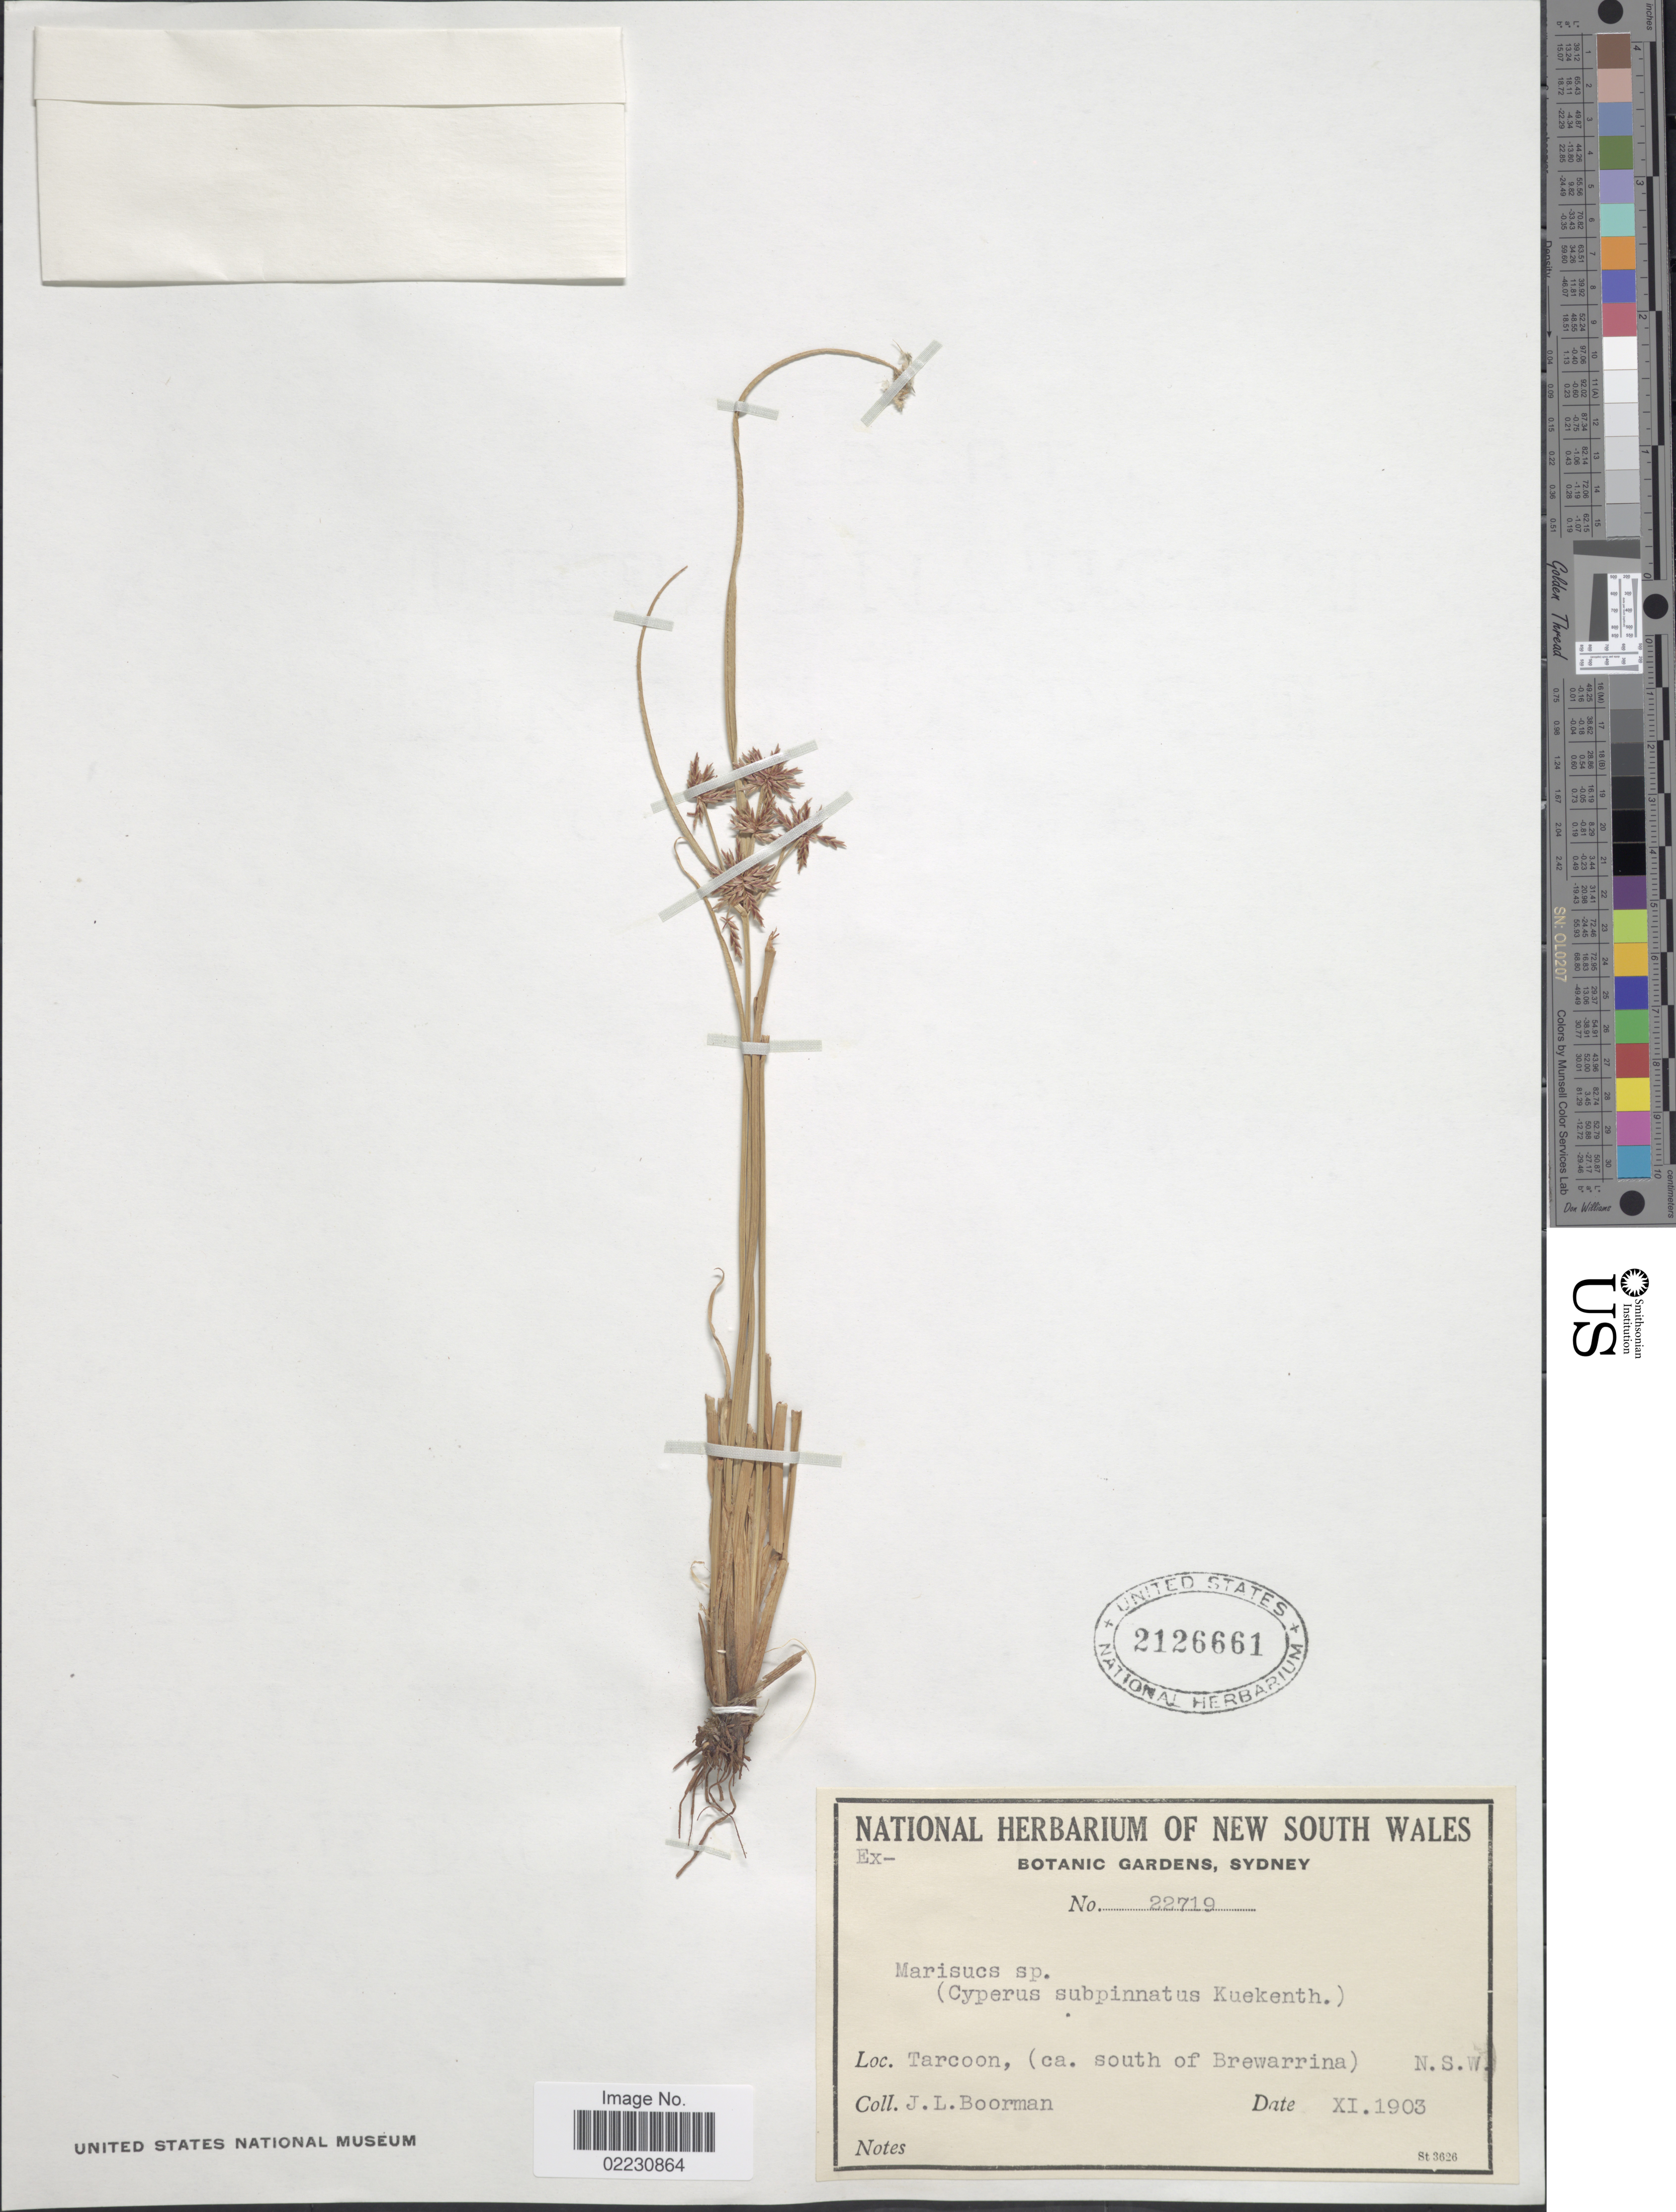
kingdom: Plantae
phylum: Tracheophyta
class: Liliopsida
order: Poales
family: Cyperaceae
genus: Cyperus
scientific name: Cyperus rigidellus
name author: (Benth.) J.M. Black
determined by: Strong, Mark T., (BOT), Smithsonian Institution - National Museum of Natural History (UNITED STATES)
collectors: J. Boorman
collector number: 22719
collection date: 1903-11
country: Australia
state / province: New South Wales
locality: Tarcoon, (ca south of Brewarrina), N.S.W.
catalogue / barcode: US 2126661